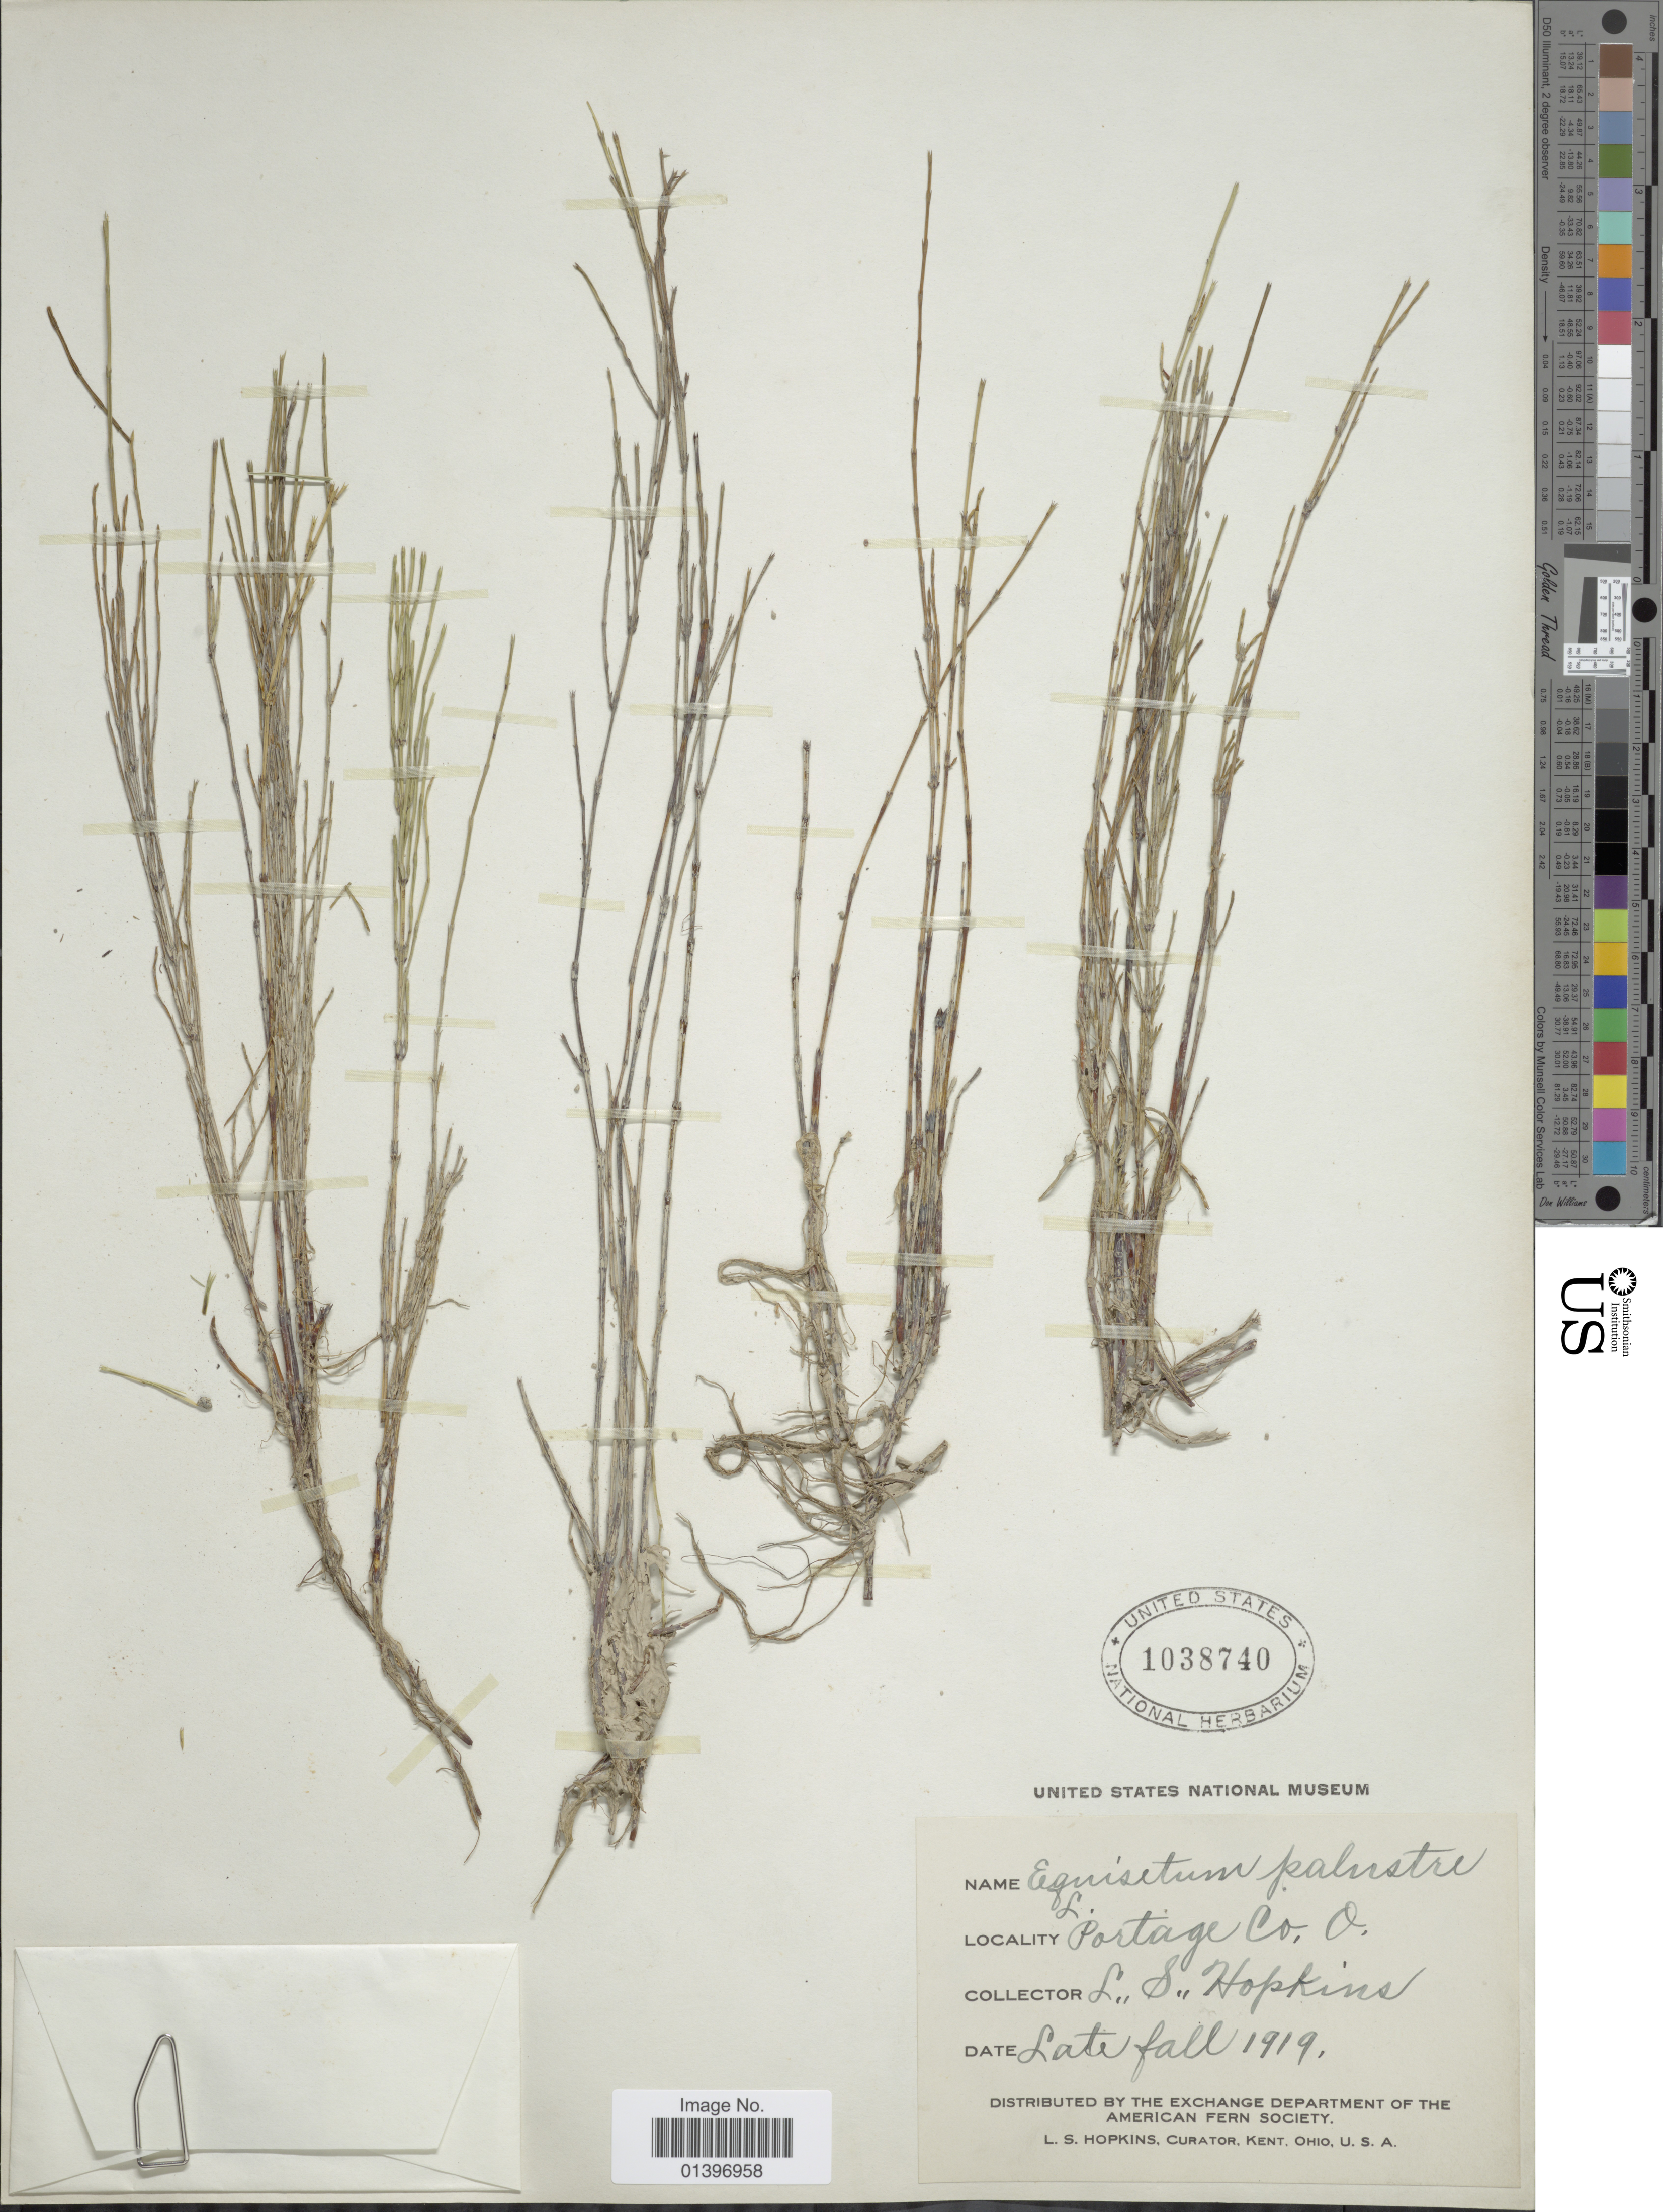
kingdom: Plantae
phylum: Tracheophyta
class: Polypodiopsida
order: Equisetales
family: Equisetaceae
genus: Equisetum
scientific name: Equisetum x litorale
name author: Kuhlw.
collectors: L. Hopkins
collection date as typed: Late Fall 1919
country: United States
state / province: Ohio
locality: Portage Co. O.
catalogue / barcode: US 1038740